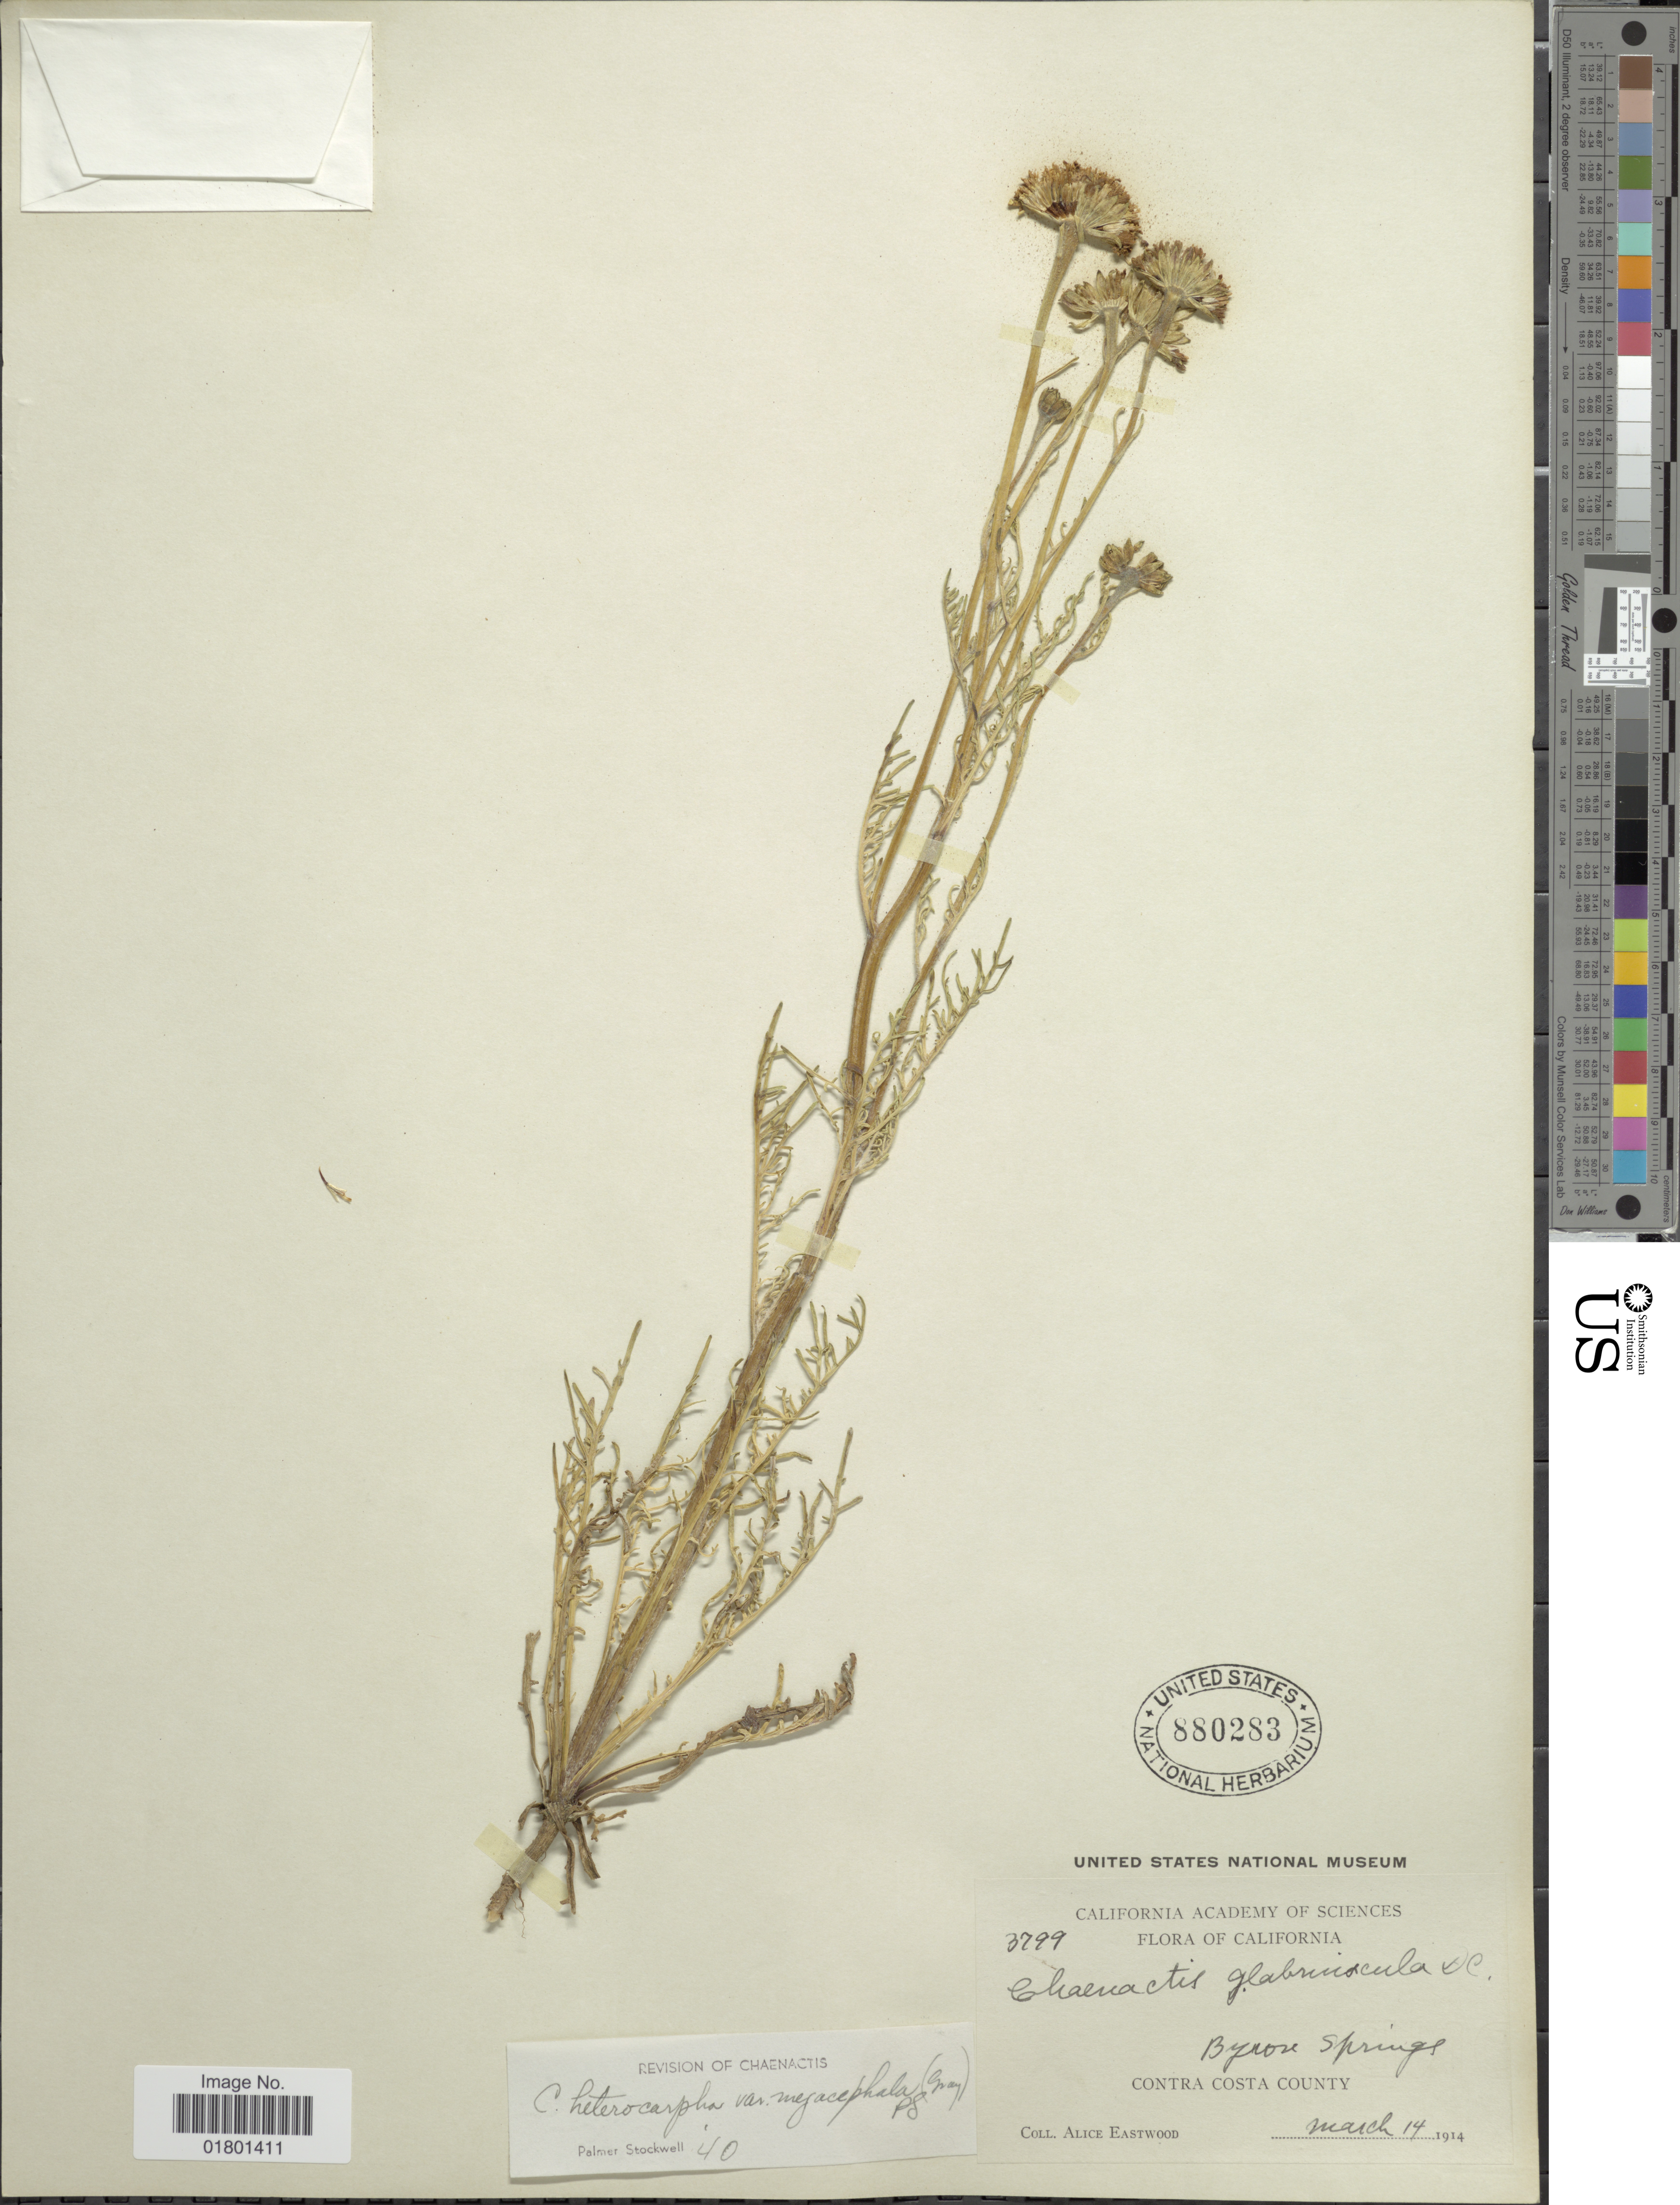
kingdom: Plantae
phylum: Tracheophyta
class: Magnoliopsida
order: Asterales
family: Asteraceae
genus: Chaenactis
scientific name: Chaenactis heterocarpha var. megacephala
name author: (A. Gray) Stockw.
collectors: A. Eastwood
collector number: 3799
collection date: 1914-03-14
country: United States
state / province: California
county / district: Contra Costa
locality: Byron Srpings, Contra Costa County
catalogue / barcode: US 880283